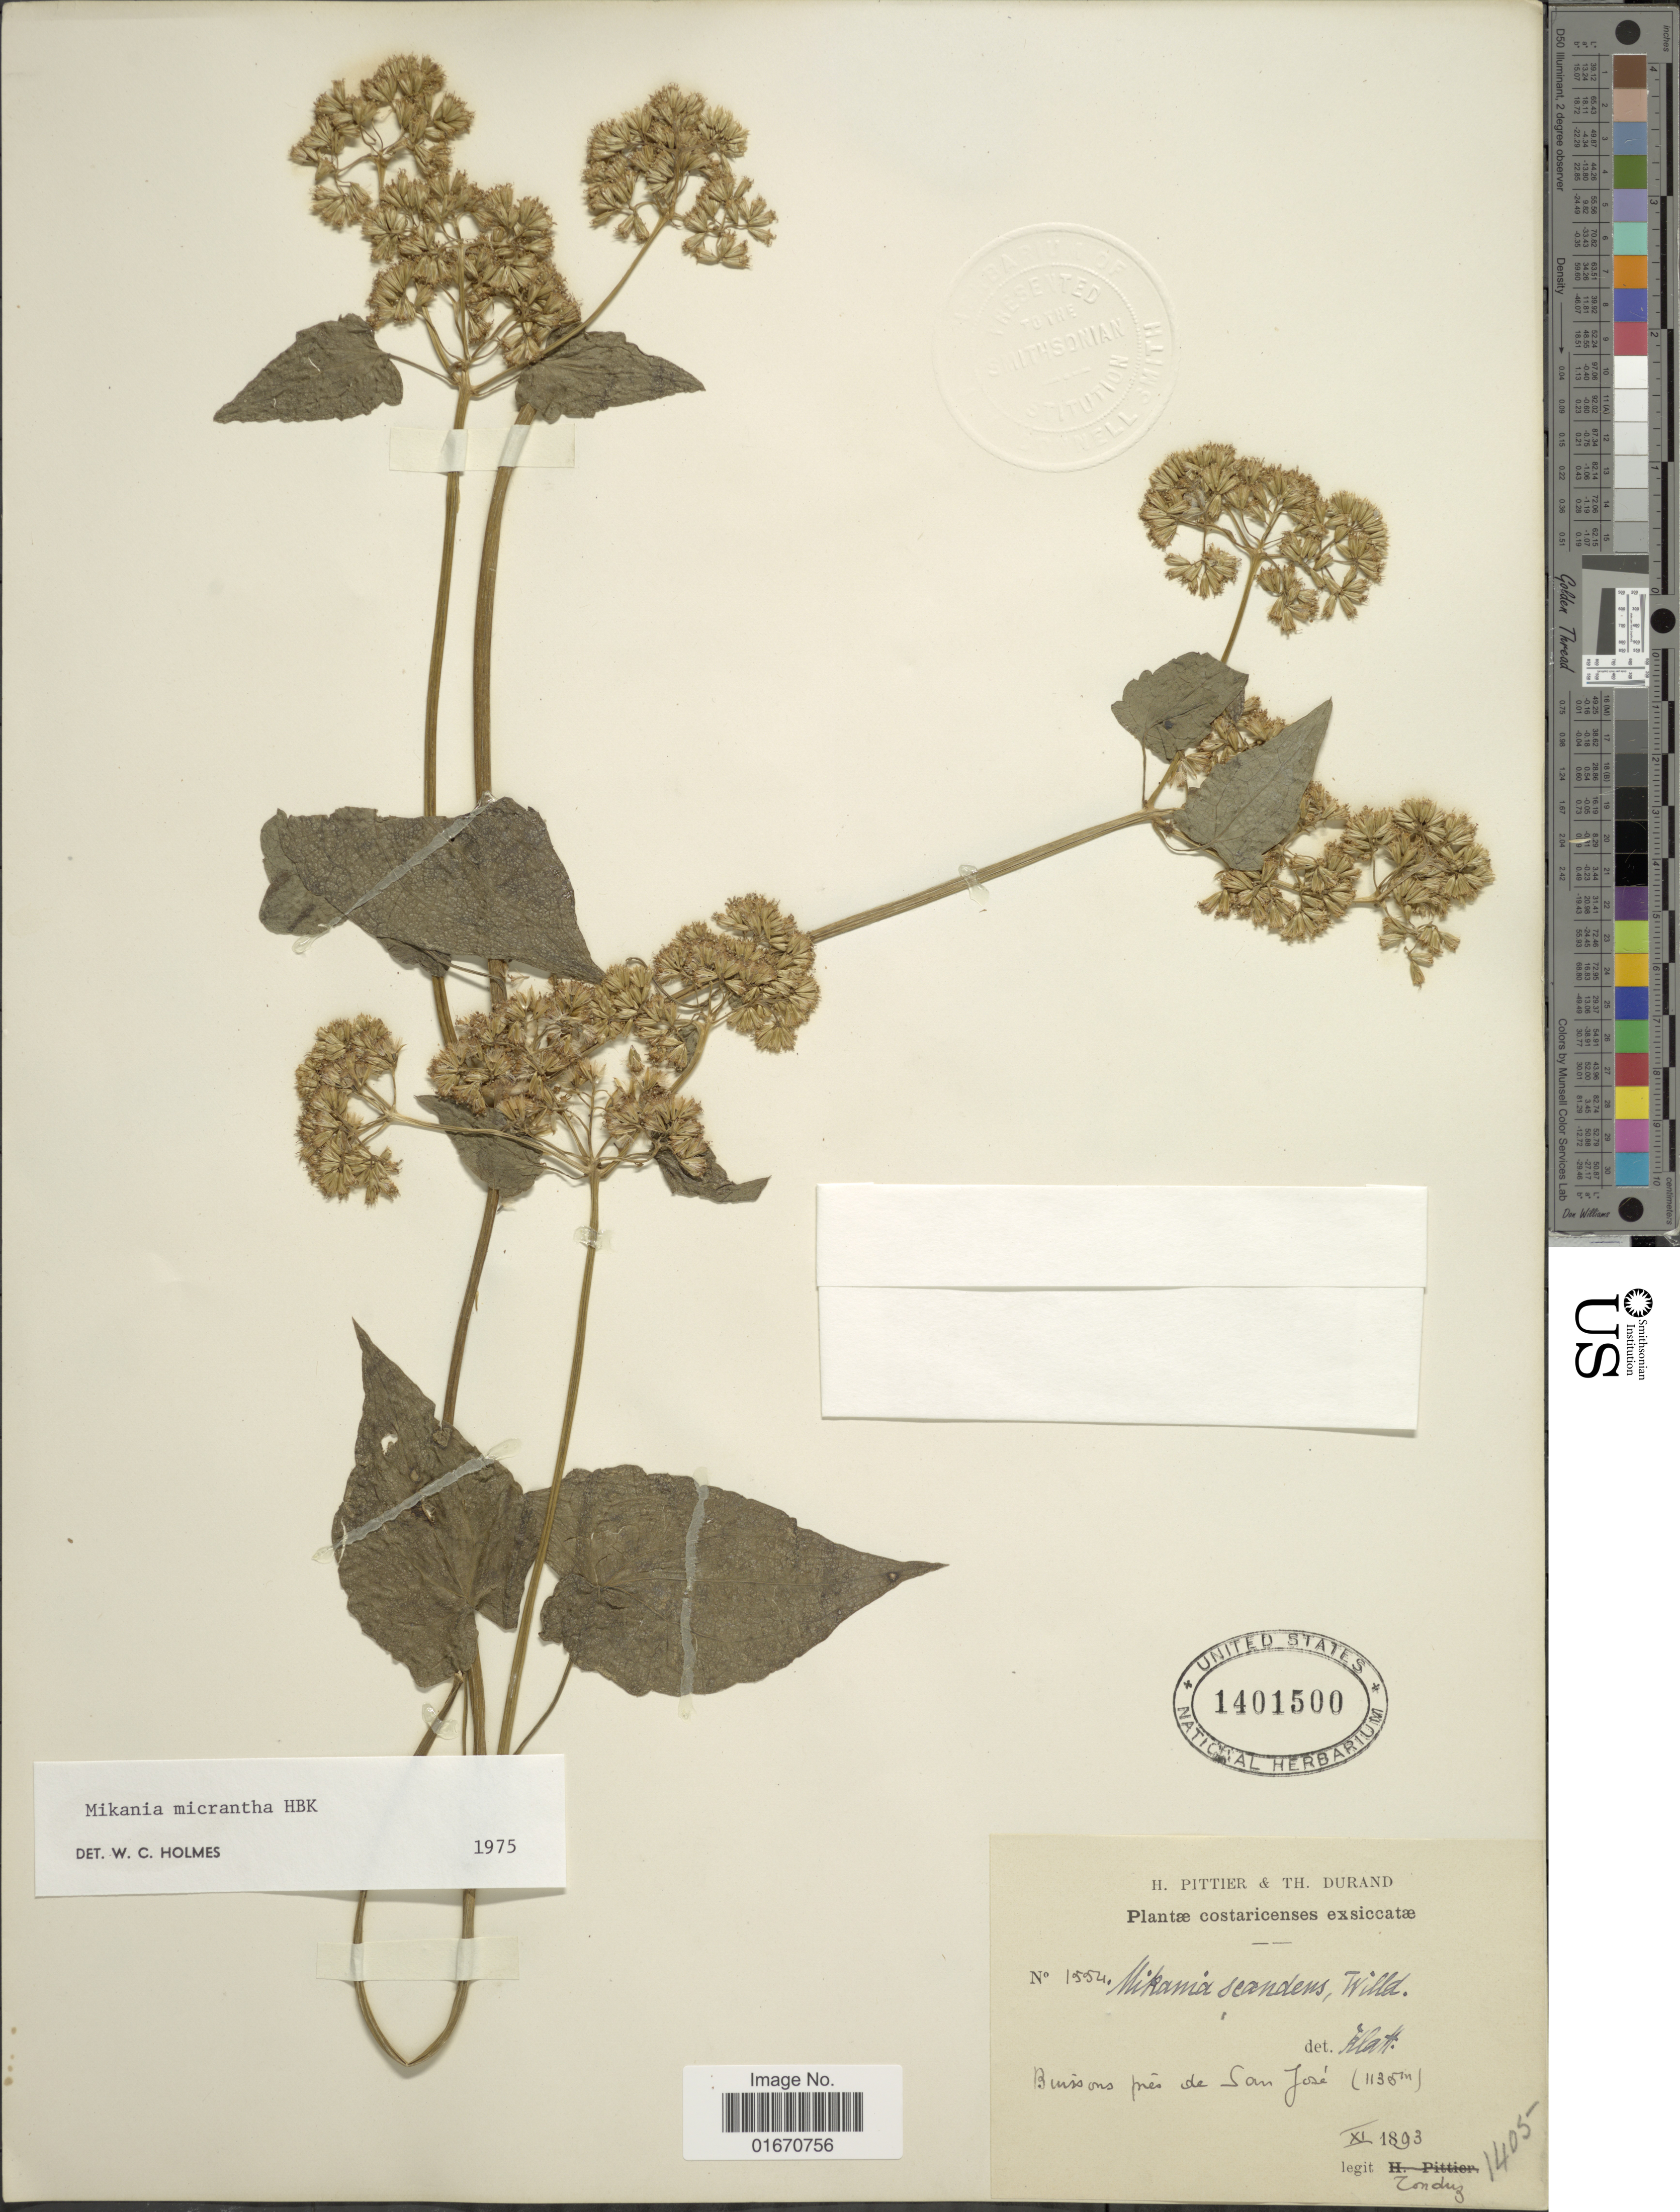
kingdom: Plantae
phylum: Tracheophyta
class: Magnoliopsida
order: Asterales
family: Asteraceae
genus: Mikania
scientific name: Mikania micrantha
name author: Kunth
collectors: A. Tonduz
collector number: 1554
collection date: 1893-11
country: Costa Rica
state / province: San José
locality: Costaricenses, Buissons pres de San Jose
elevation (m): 1135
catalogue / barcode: US 1401500